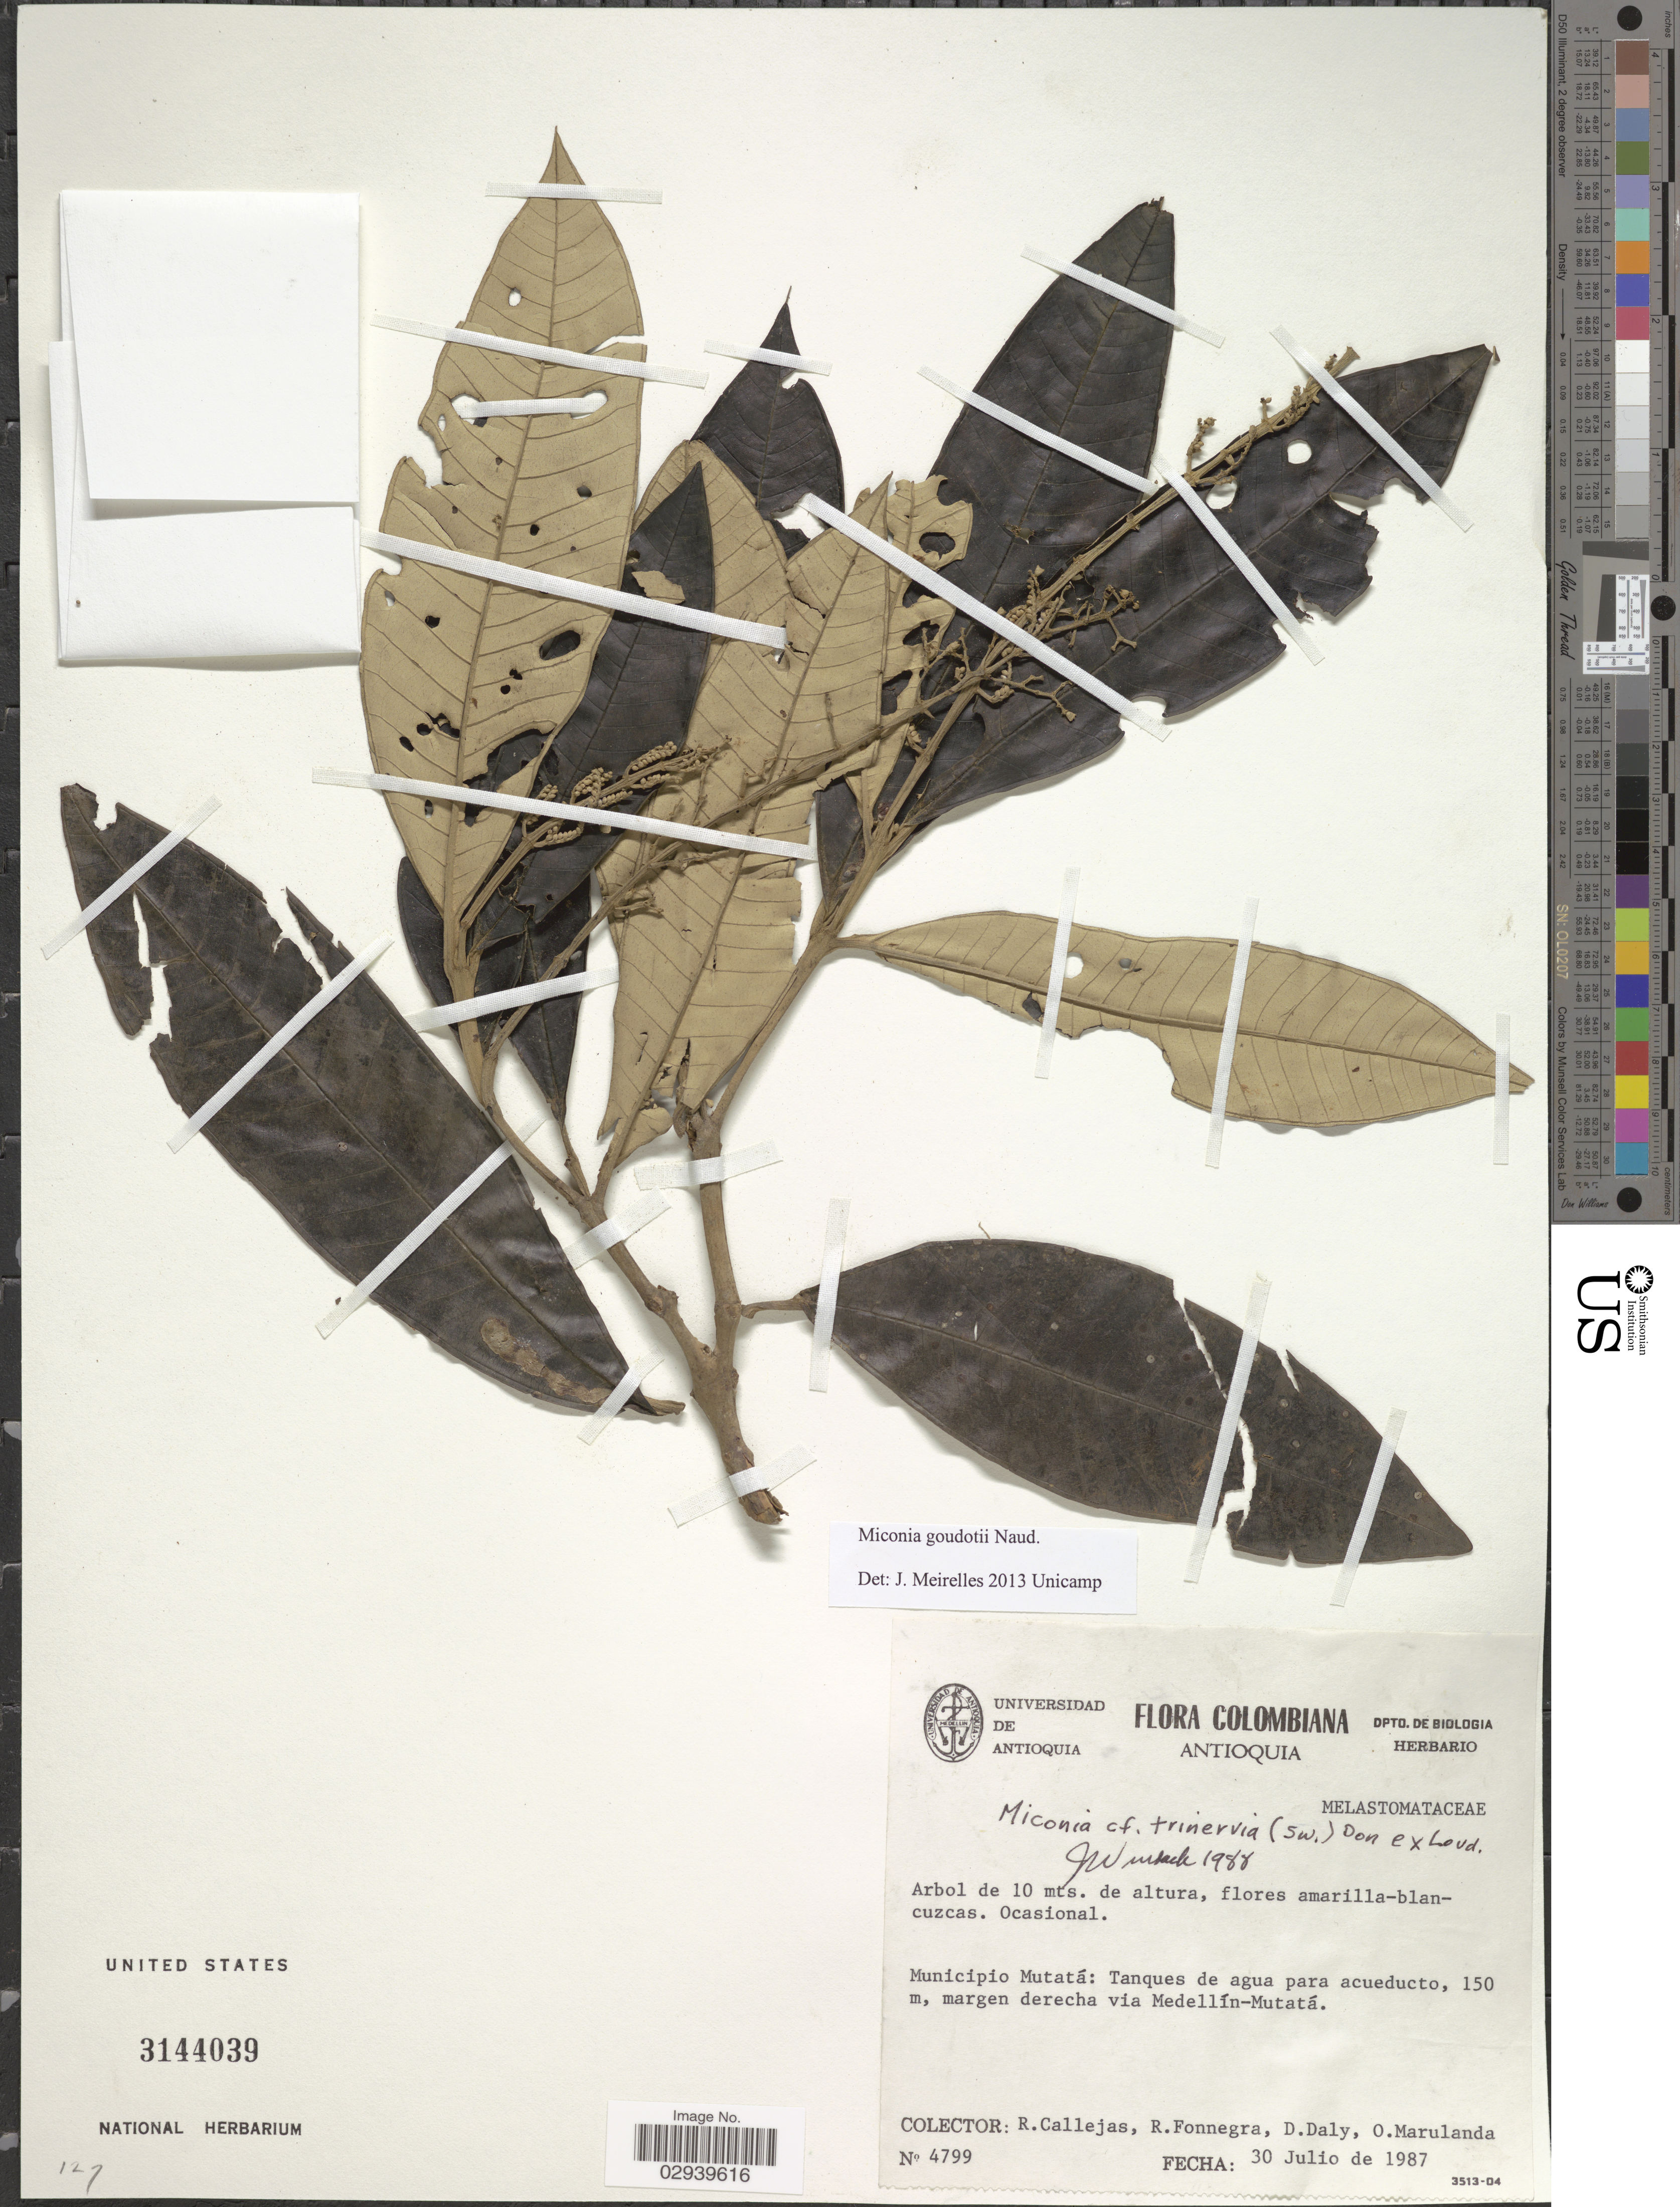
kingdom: Plantae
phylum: Tracheophyta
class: Magnoliopsida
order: Myrtales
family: Melastomataceae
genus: Miconia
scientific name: Miconia goudotii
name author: Naudin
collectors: R. Callejas, R. Fonnegra, D. C. Daly & O. Marulanda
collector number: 4799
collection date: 1987-07-30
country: Colombia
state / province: Antioquia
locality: Municipio Mutatá: Tanques de agua para acueducto, margen derecha via Medellín-Mutatá.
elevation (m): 150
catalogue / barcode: US 3144039